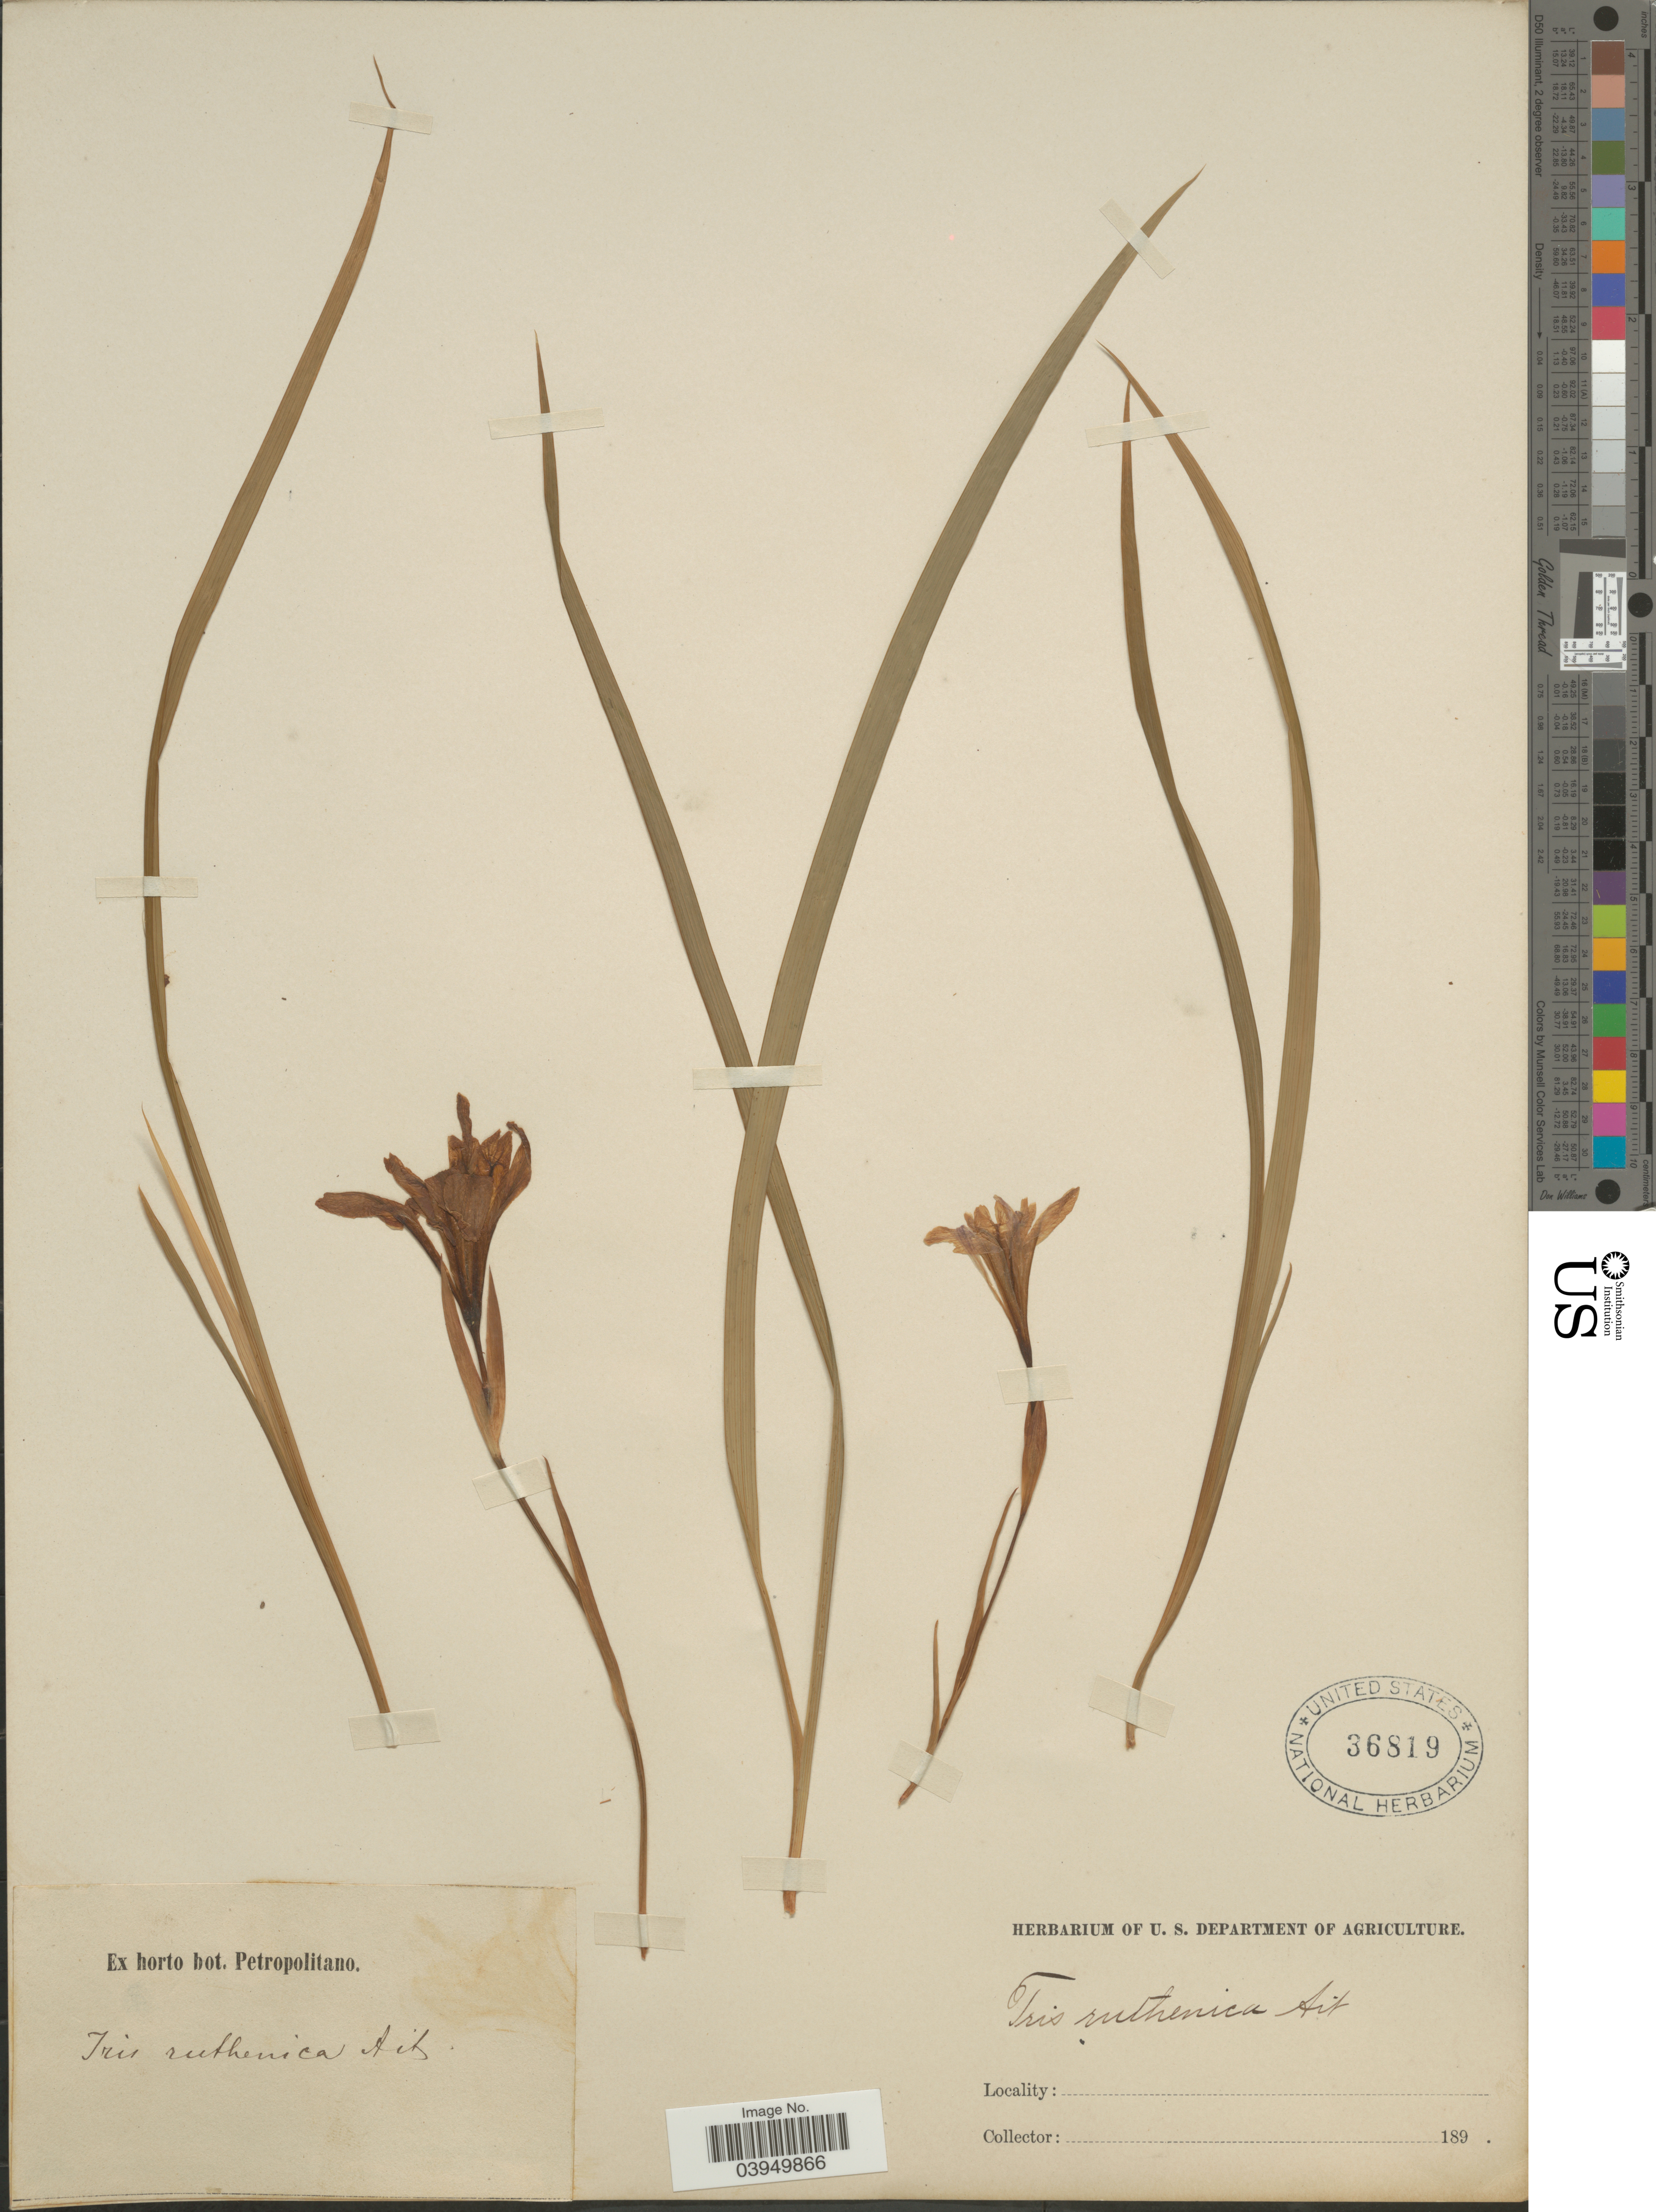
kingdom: Plantae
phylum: Tracheophyta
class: Liliopsida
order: Asparagales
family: Iridaceae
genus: Iris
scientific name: Iris ruthenica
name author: Ker Gawl.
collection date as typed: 189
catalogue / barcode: US 36819